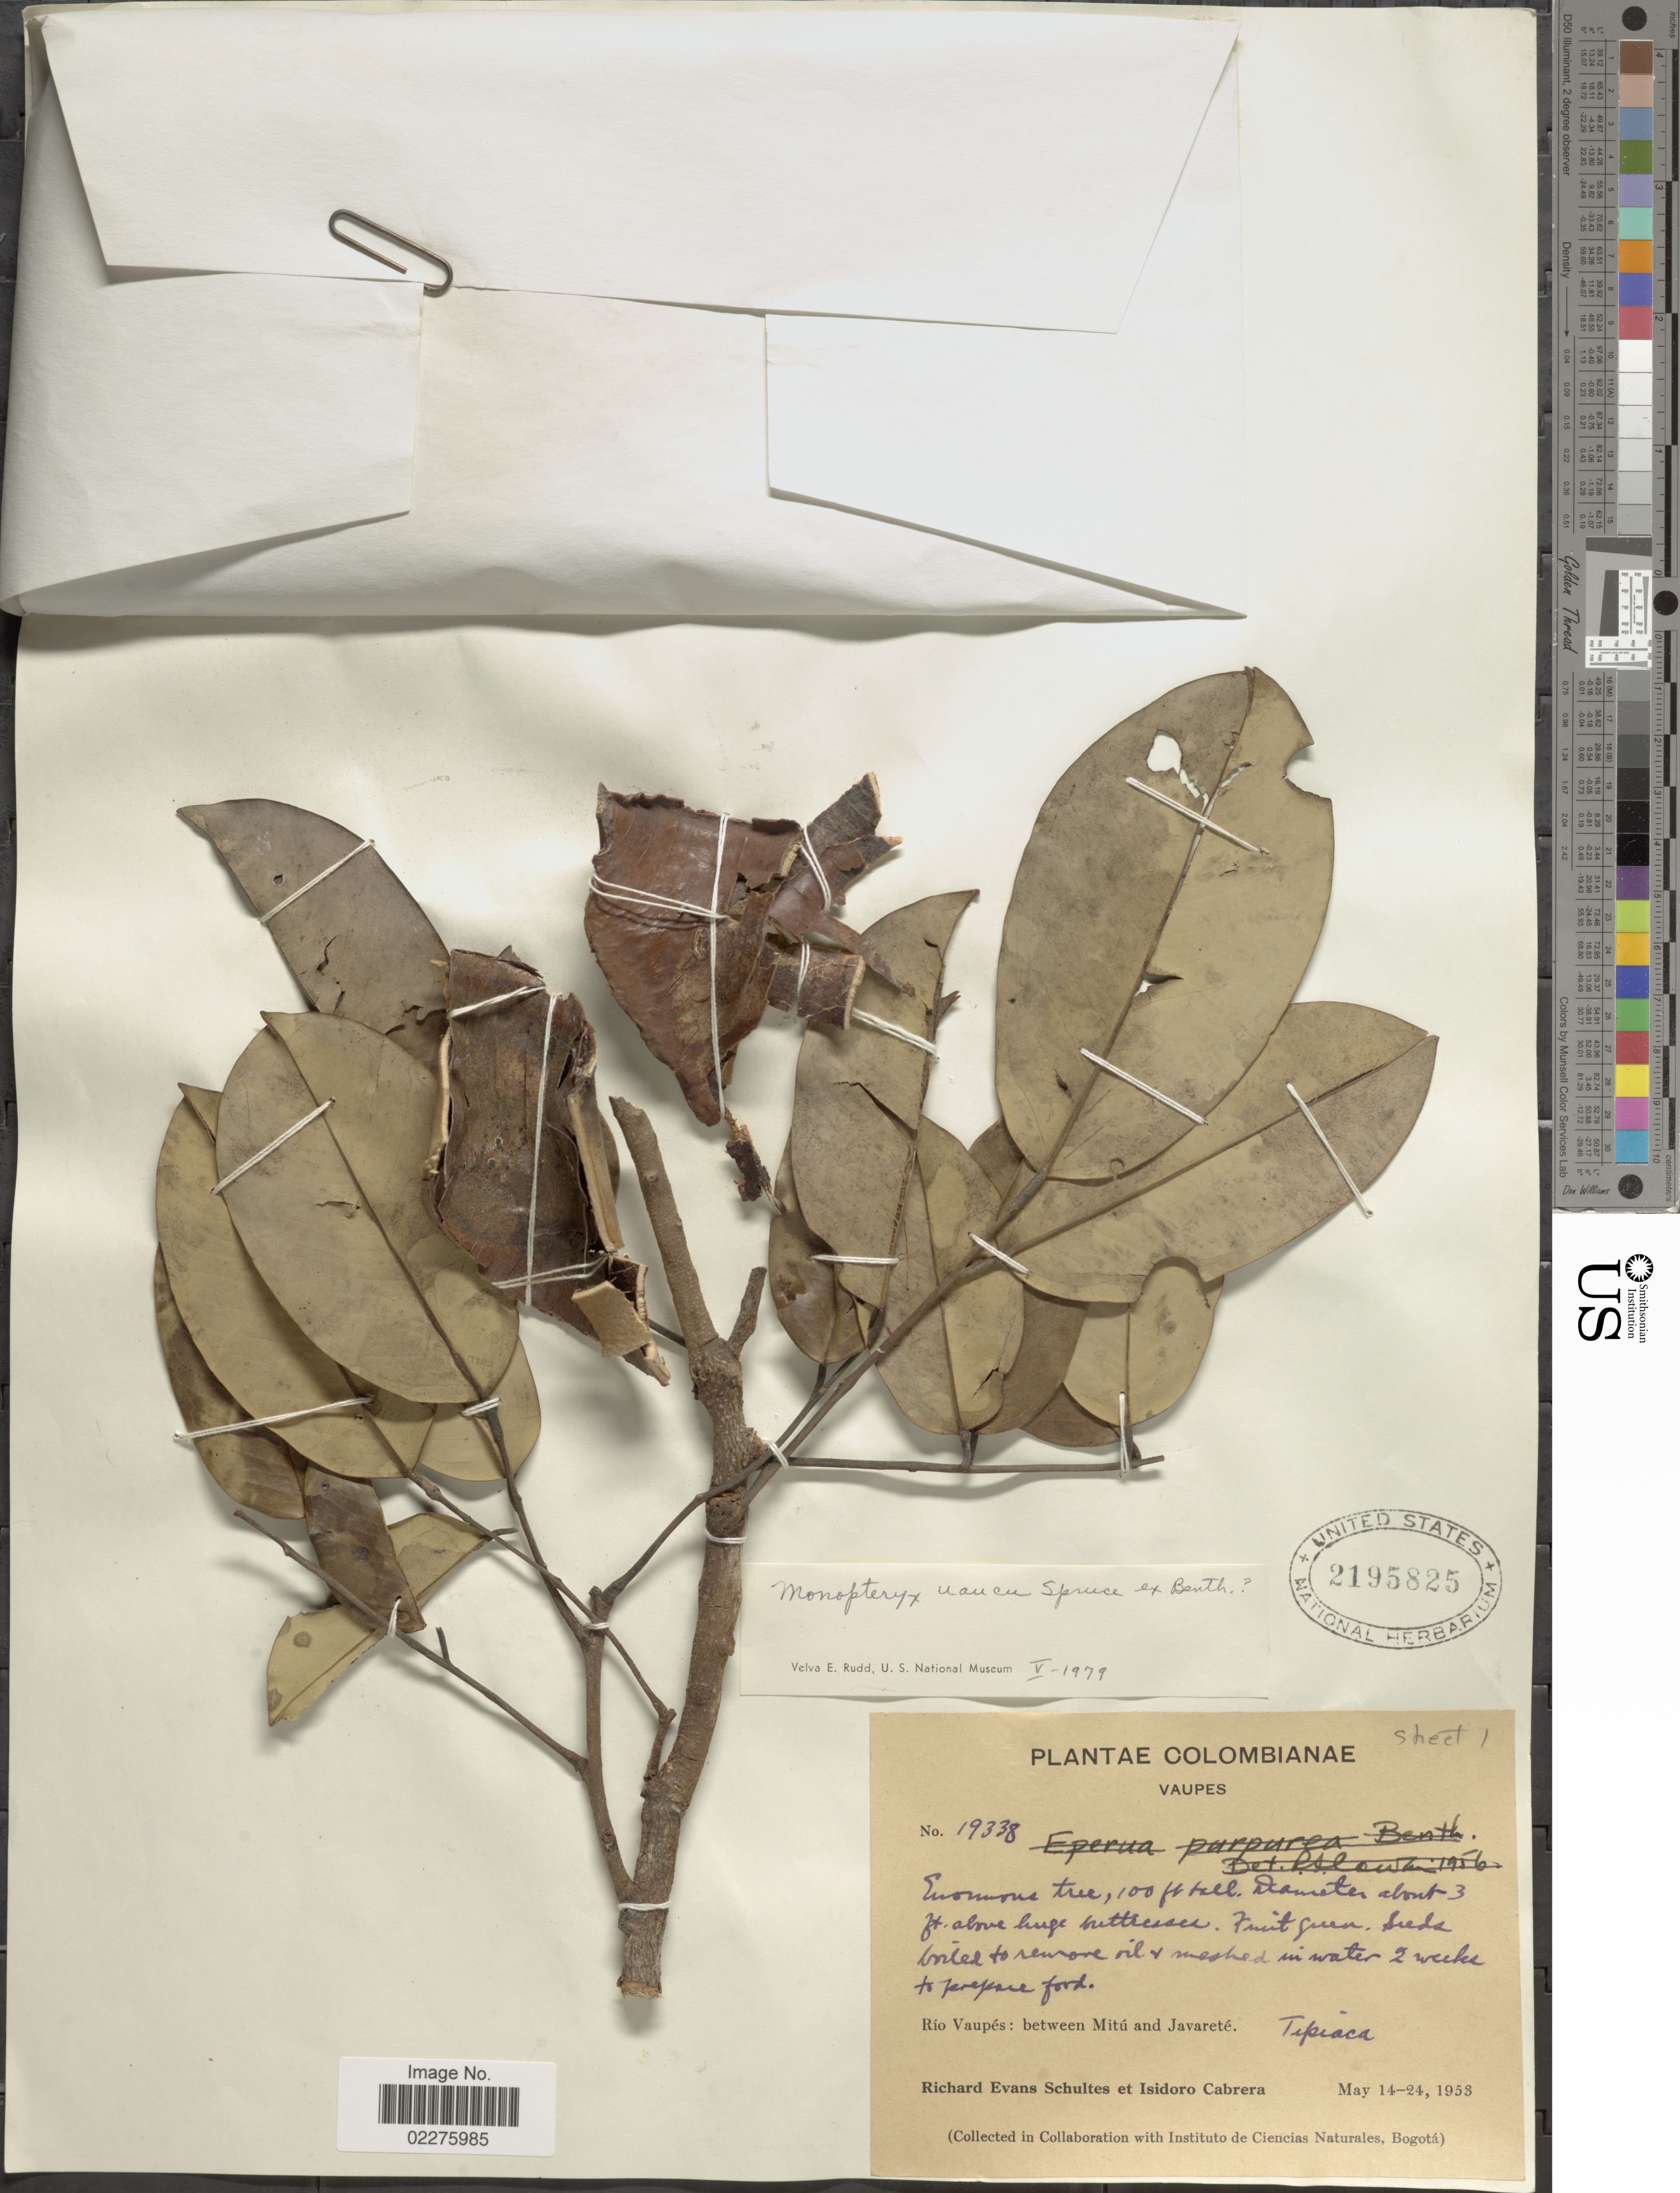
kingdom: Plantae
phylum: Tracheophyta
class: Magnoliopsida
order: Fabales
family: Fabaceae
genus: Monopteryx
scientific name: Monopteryx uaucu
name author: Spruce ex Benth.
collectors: R. E. Schultes & I. Cabrera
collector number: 19338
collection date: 1953-05-14/1953-05-24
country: Colombia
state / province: Vaupés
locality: Rio Vaupes, between Mitu and Javarete, Tipiaca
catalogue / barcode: US 2195825